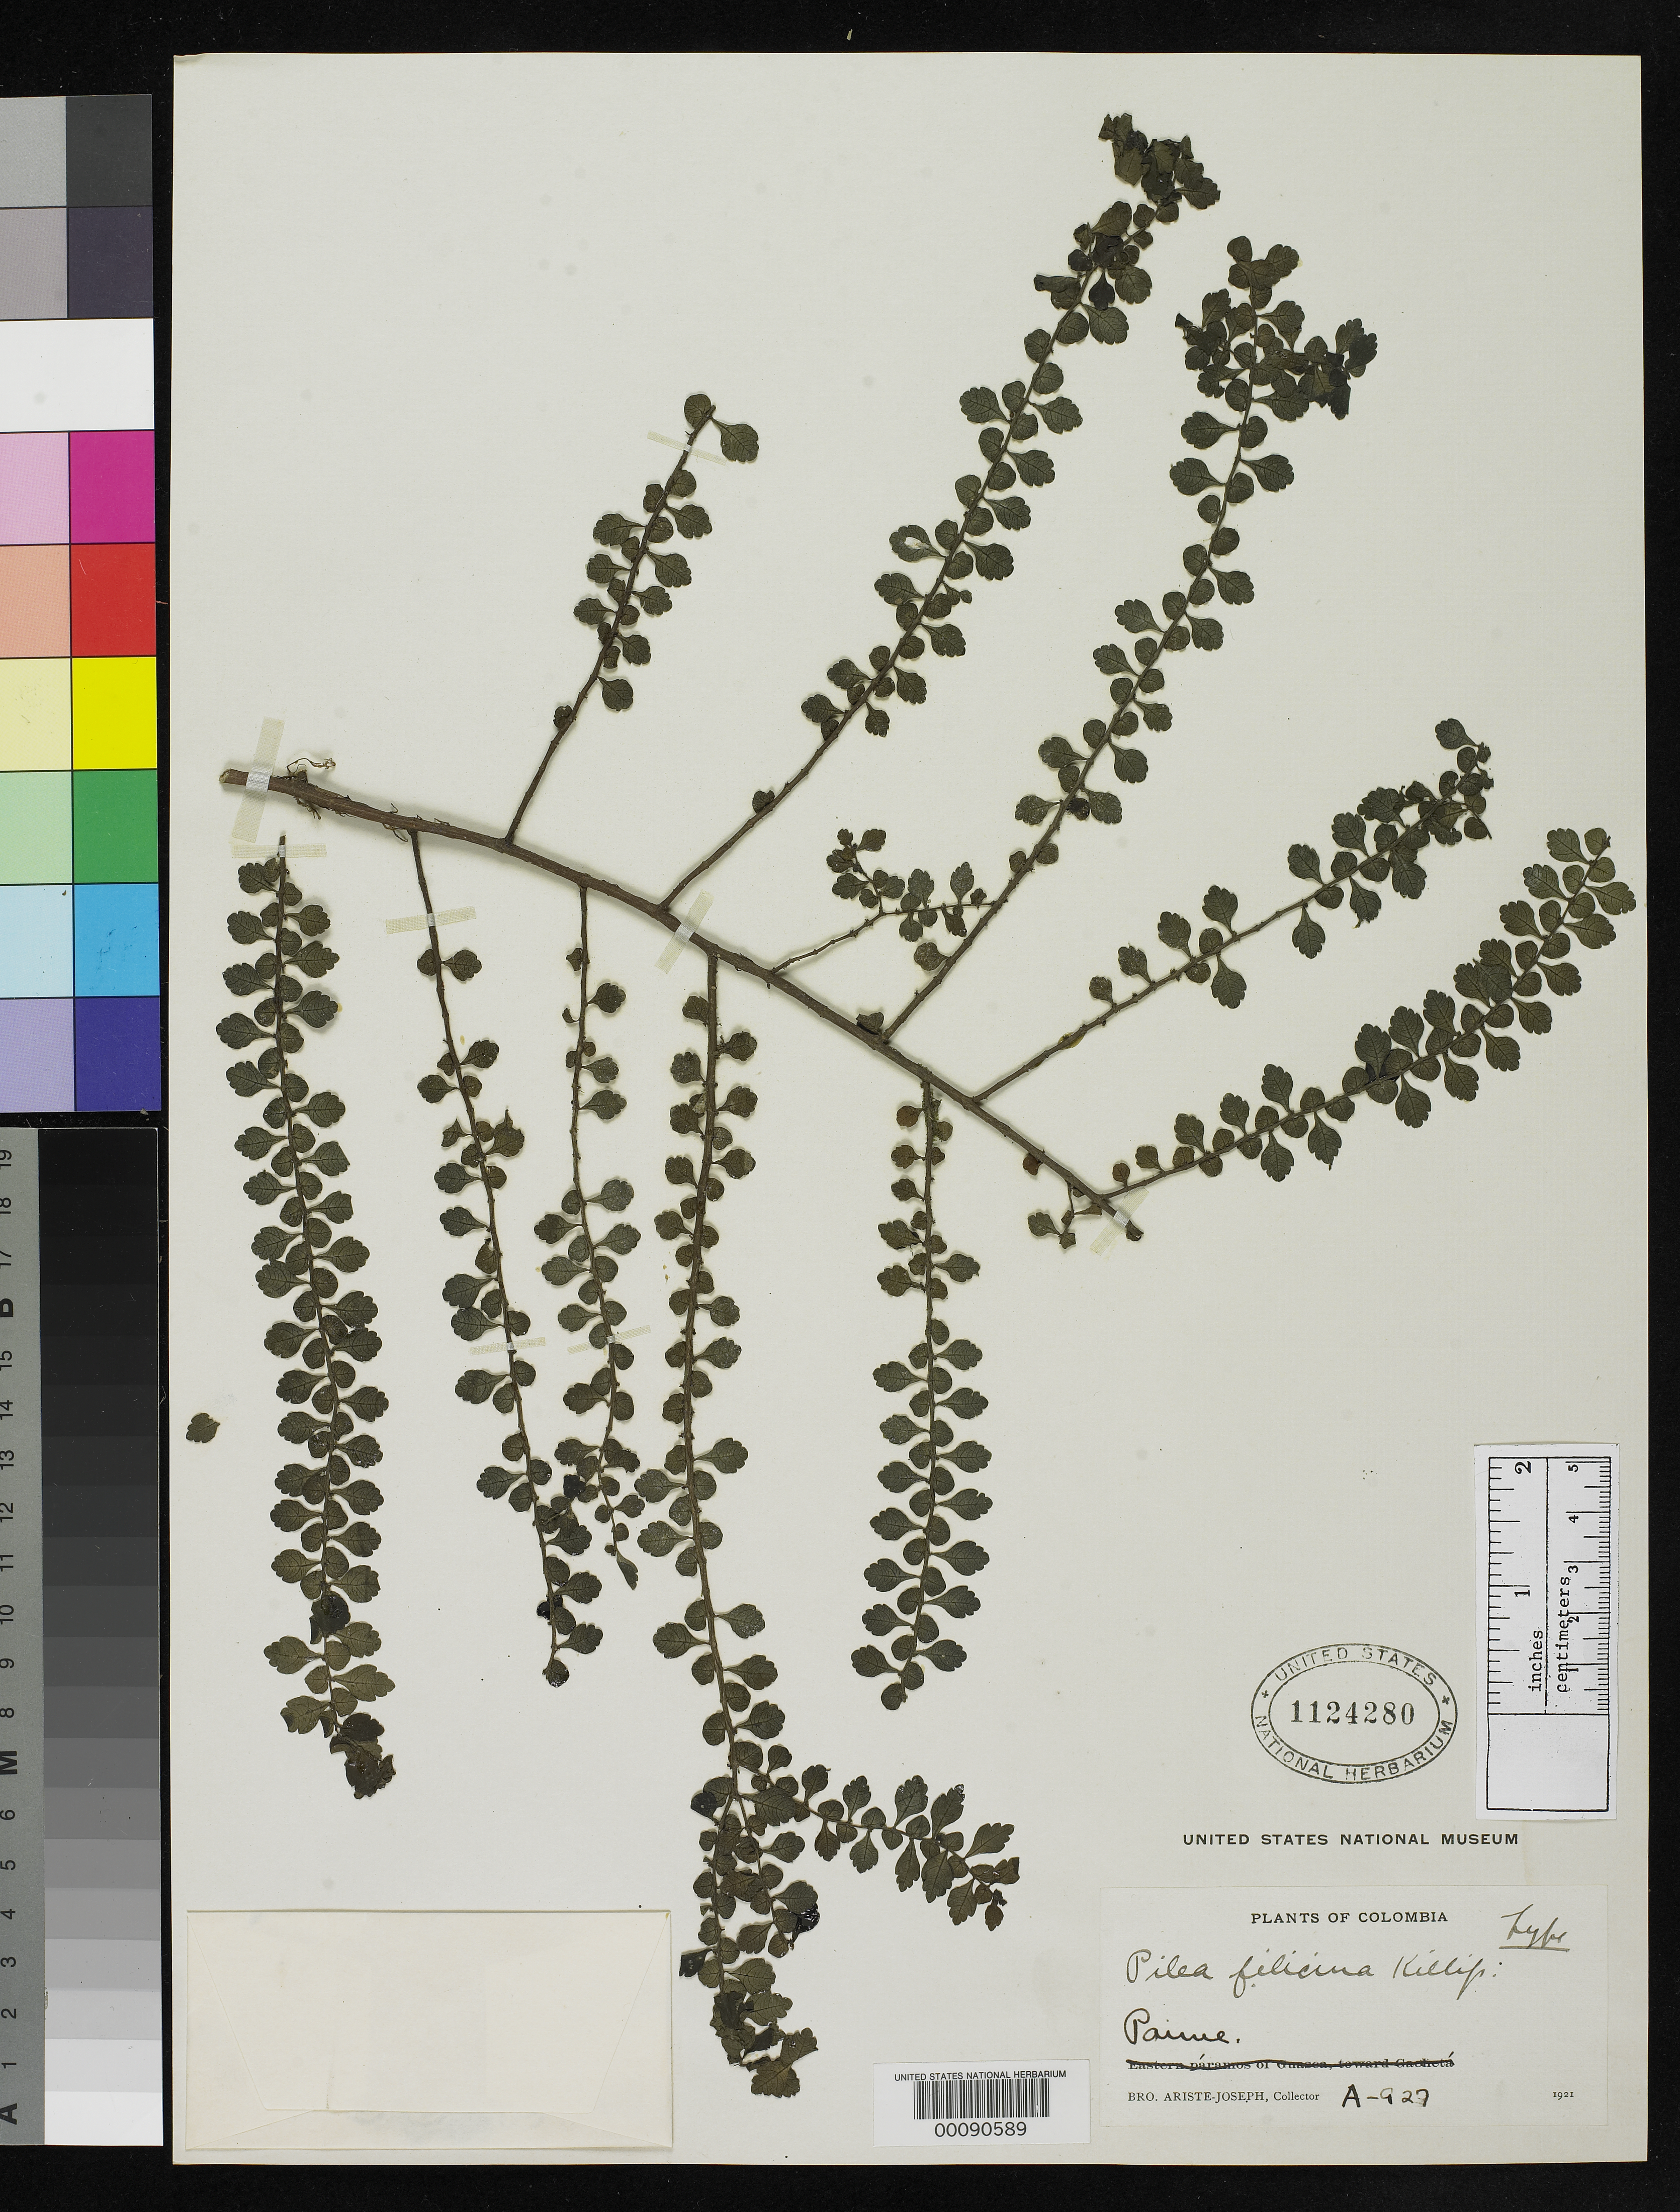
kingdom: Plantae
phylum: Tracheophyta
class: Magnoliopsida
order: Rosales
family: Urticaceae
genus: Pilea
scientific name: Pilea filicina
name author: Killip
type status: Holotype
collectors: Bro. Ariste-Joseph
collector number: A 927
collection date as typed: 1921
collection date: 1921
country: Colombia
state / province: Cundinamarca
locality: Paime.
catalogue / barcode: US 1124280